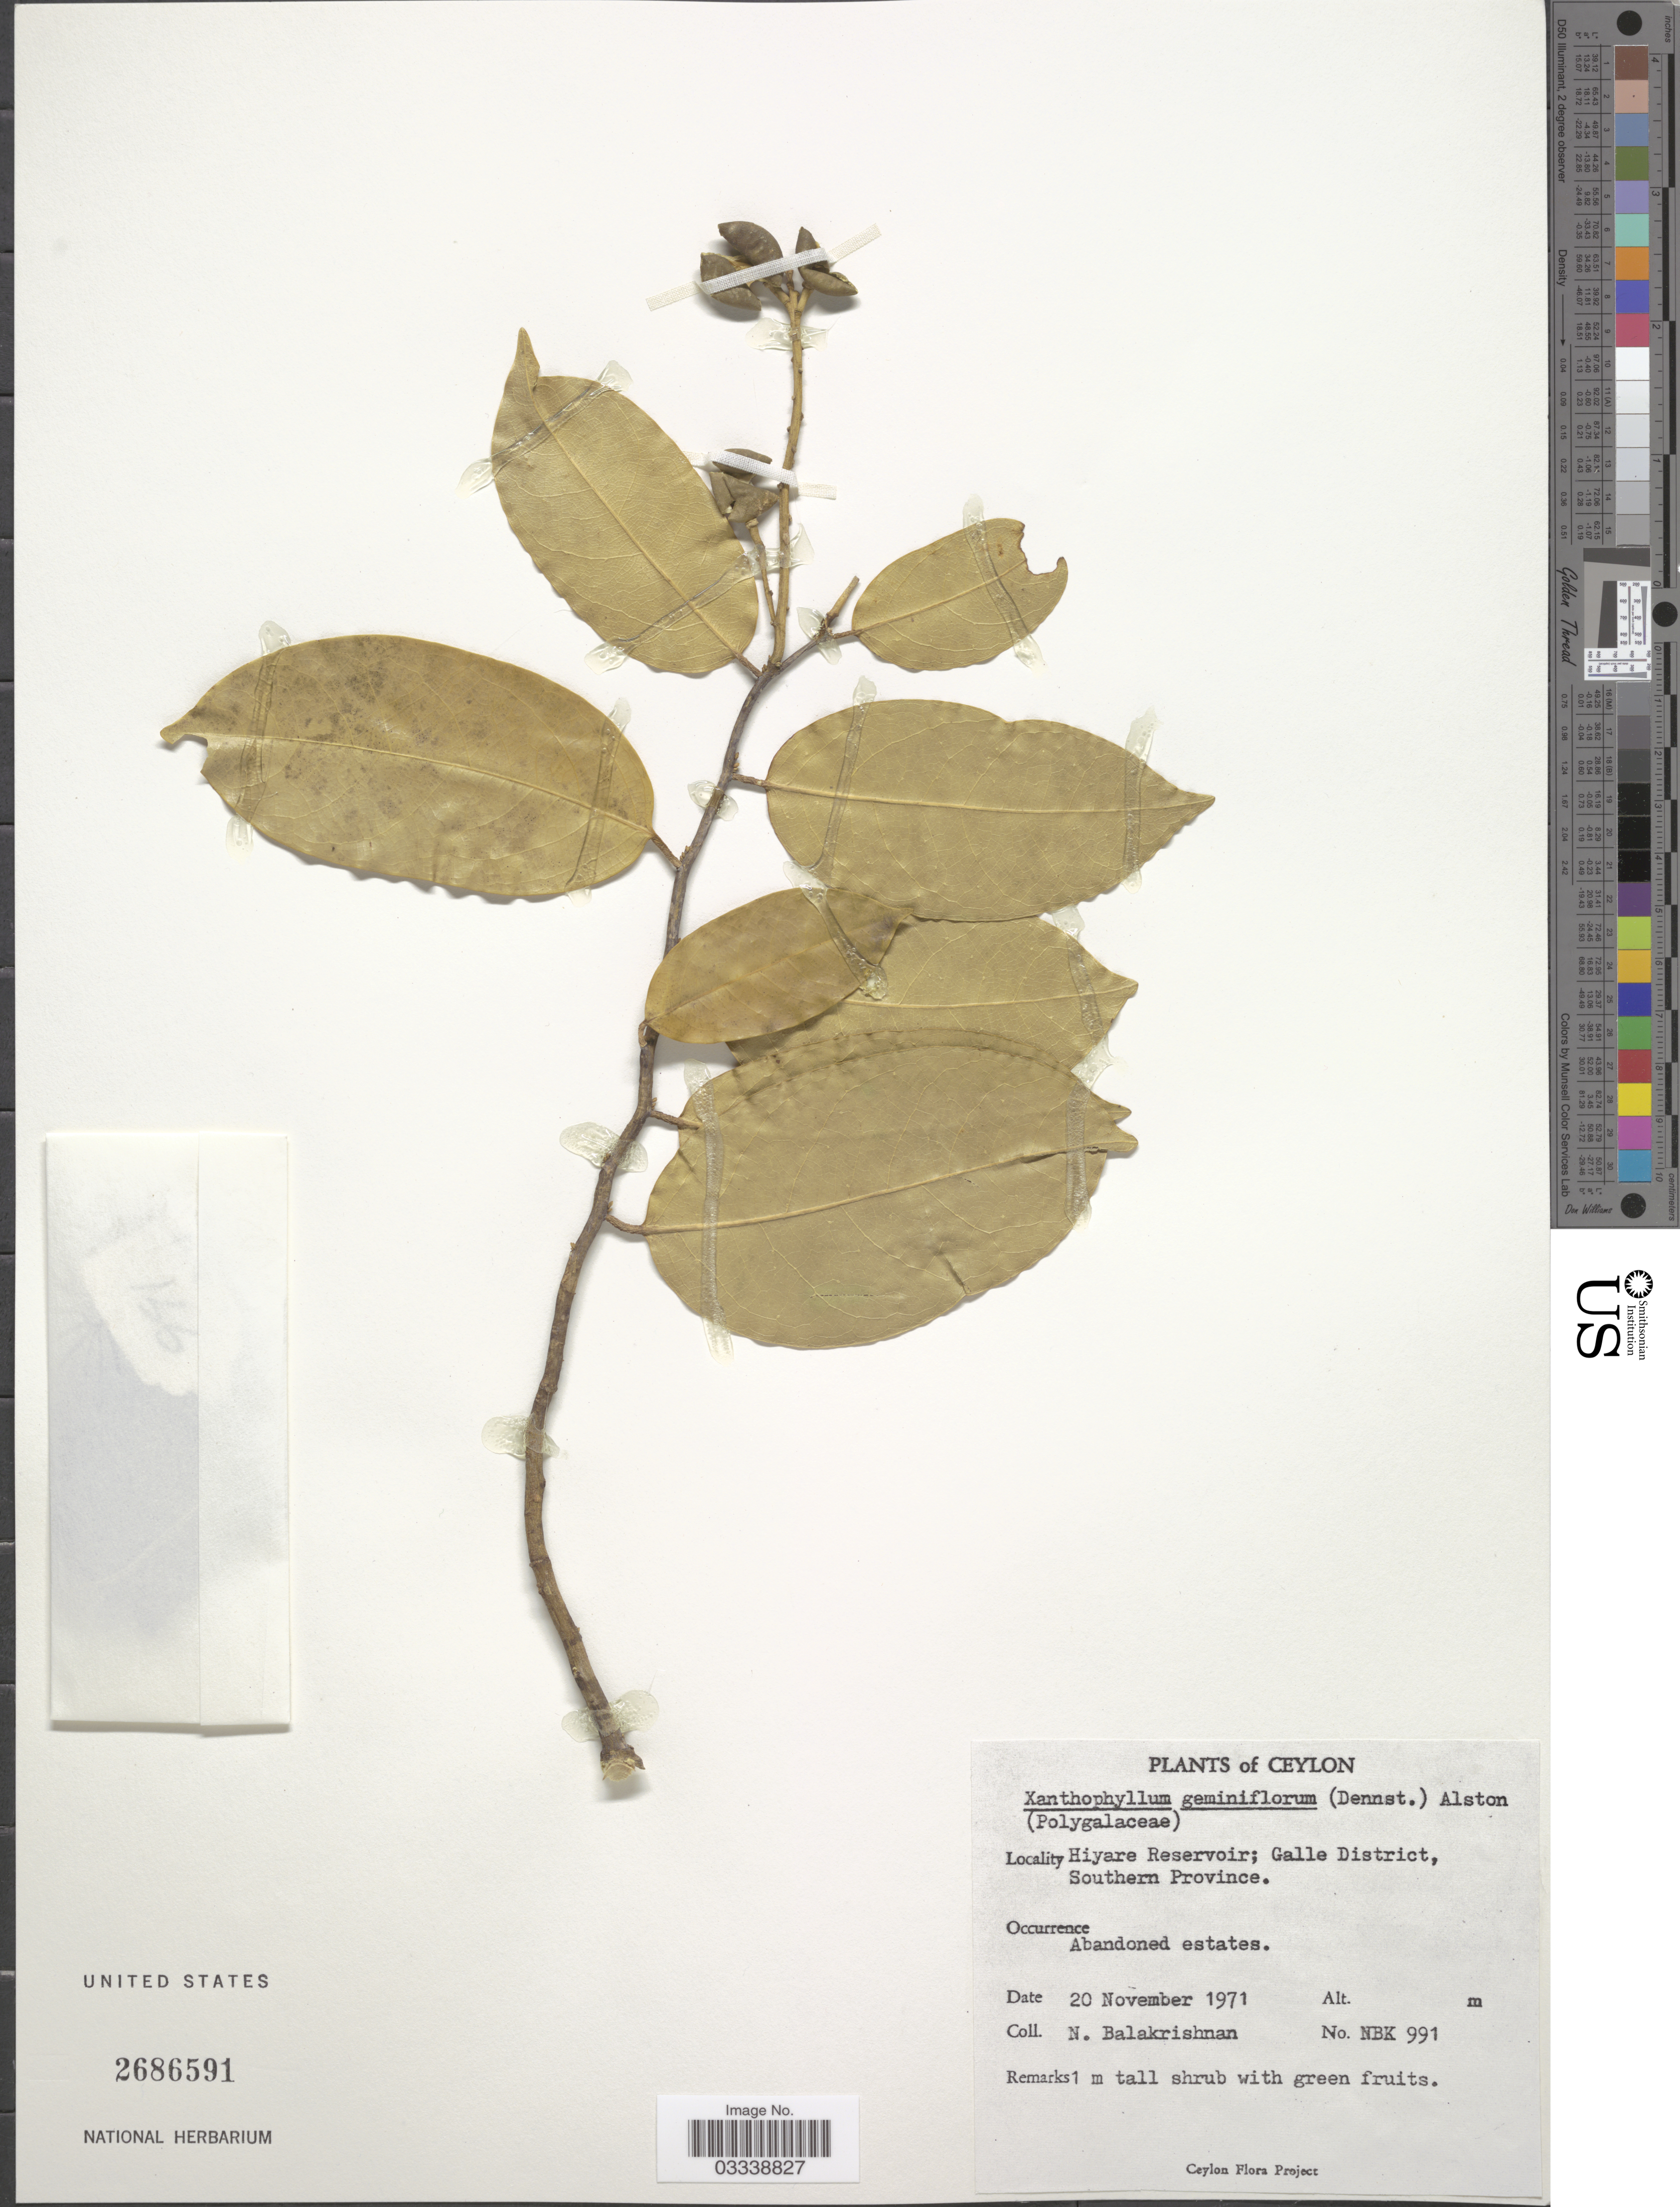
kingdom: Plantae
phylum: Tracheophyta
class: Magnoliopsida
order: Fabales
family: Polygalaceae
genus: Xanthophyllum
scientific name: Xanthophyllum zeylanicum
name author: Meijden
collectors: N. Balakrishnan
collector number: NBK 991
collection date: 1971-11-20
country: Sri Lanka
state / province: Southern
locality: Ceylon. Hiyare Reservoir; Galle District.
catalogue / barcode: US 2686591